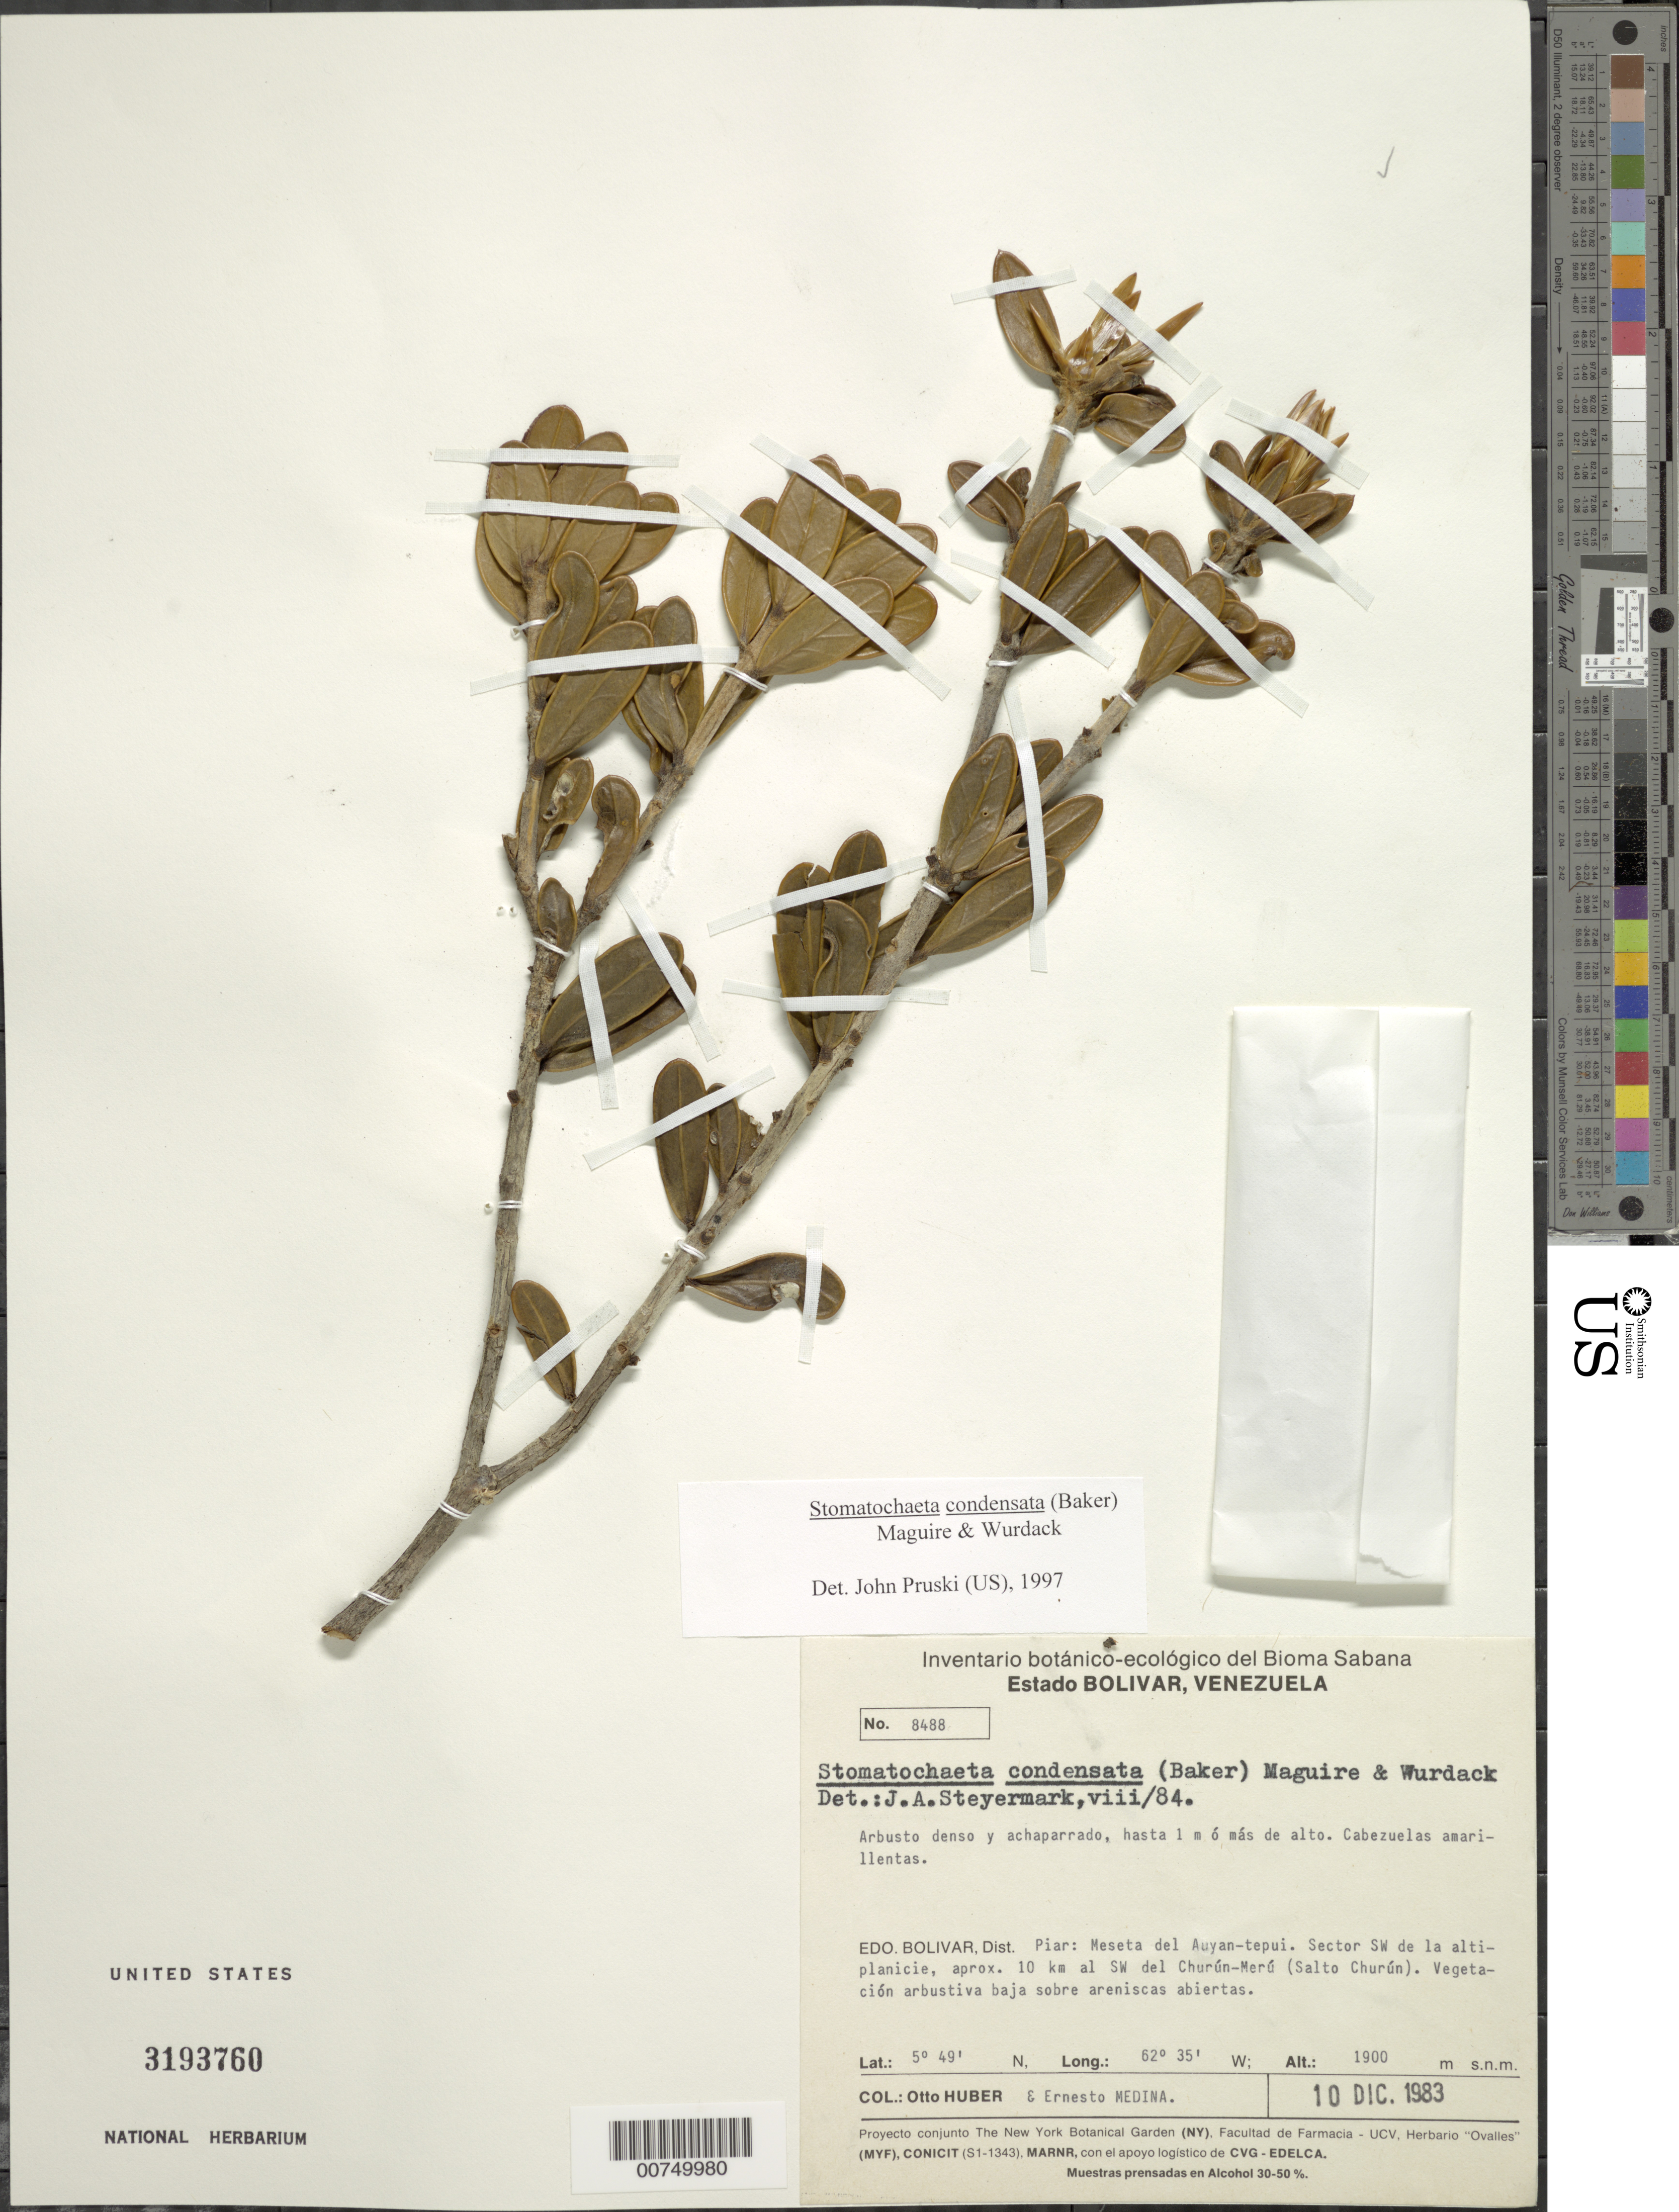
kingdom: Plantae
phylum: Tracheophyta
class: Magnoliopsida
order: Asterales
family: Asteraceae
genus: Stomatochaeta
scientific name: Stomatochaeta condensata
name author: (Baker) Maguire & Wurdack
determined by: Pruski, J. F.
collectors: O. Huber & E. Medina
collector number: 8488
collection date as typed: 10-Dec-83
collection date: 1983-12-10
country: Venezuela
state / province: Bolívar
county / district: Piar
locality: Auyan-tepuí, sect. SW, 10 km SW del Churún-merú (Salto Churún)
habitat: Vegetación arbustiva baja sobre areniscas abiertas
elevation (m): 1900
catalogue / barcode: US 3193760